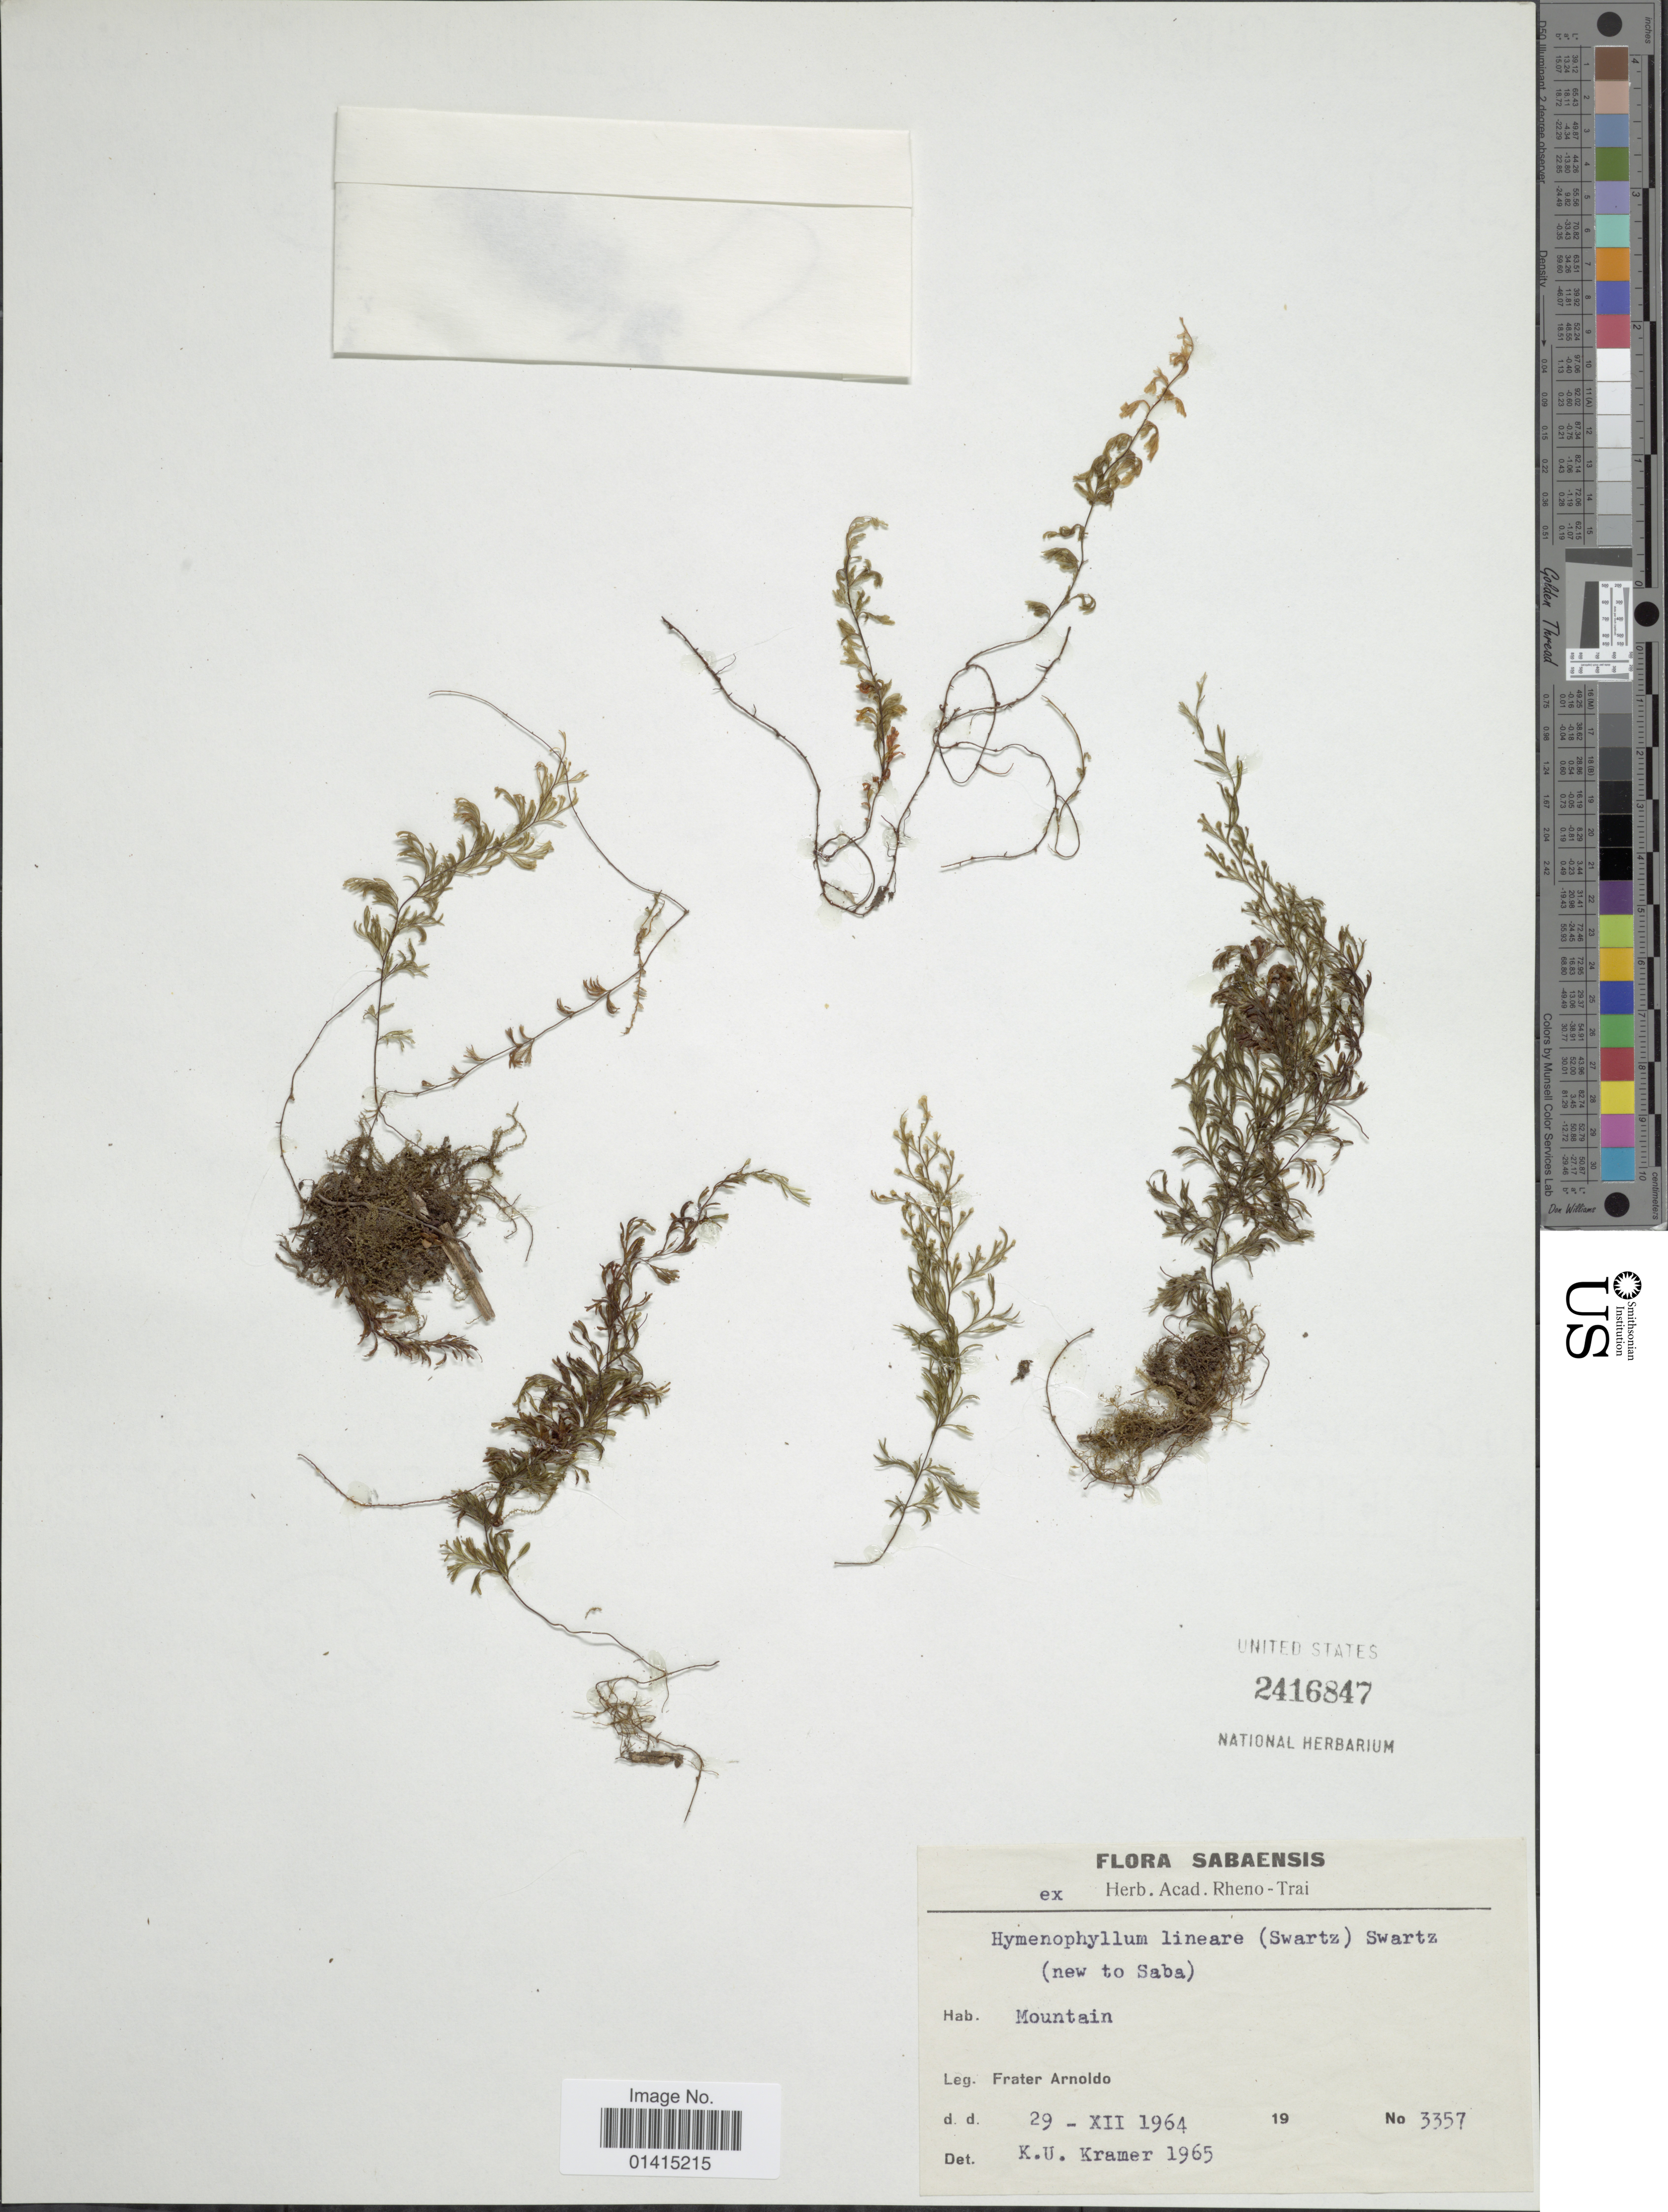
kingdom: Plantae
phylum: Tracheophyta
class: Polypodiopsida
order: Hymenophyllales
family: Hymenophyllaceae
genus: Hymenophyllum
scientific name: Hymenophyllum lineare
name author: (Sw.) Sw.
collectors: N. Arnoldo-Broeders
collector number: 3357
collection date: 1964-12-29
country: Netherlands Antilles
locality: New to Saba, Mountain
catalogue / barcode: US 2416847